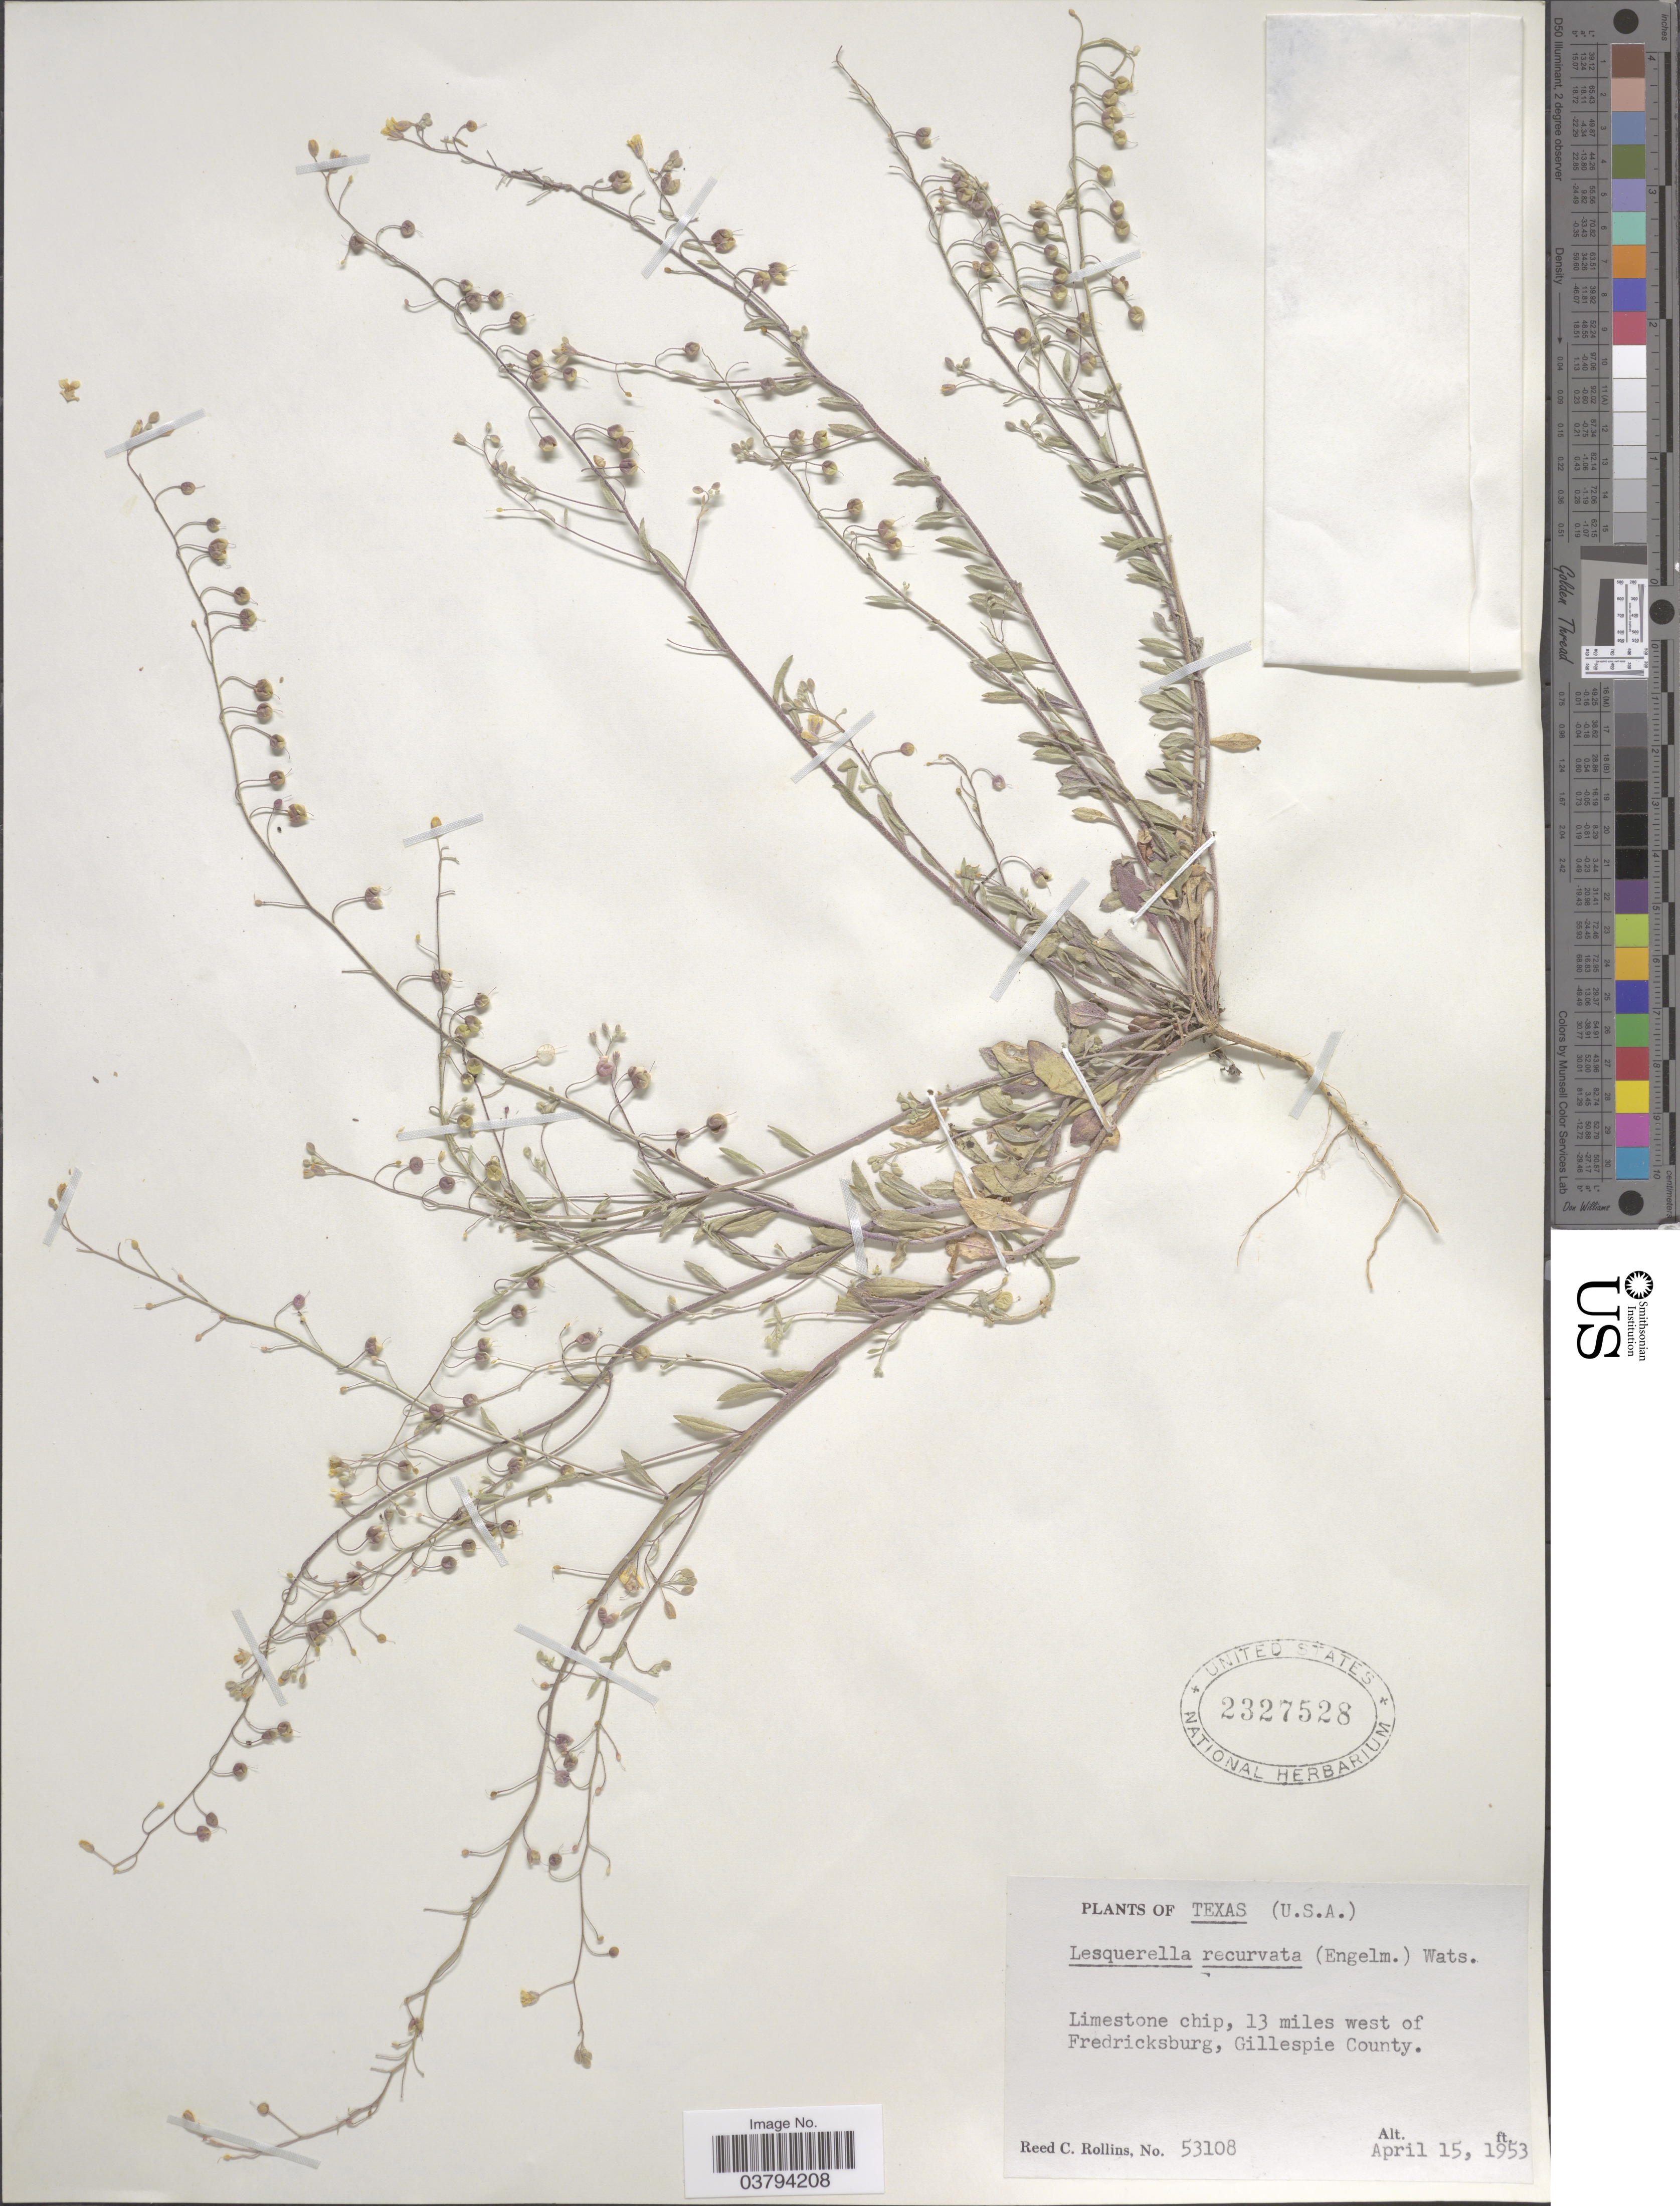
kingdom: Plantae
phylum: Tracheophyta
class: Magnoliopsida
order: Brassicales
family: Brassicaceae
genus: Lesquerella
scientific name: Lesquerella recurvata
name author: (Englem. ex A. Gray) S. Watson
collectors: R. C. Rollins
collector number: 53108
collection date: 1953-04-15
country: United States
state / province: Texas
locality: Limestone chip, 13 miles west of Fredericksburg, Gillespie County.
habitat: limestone chip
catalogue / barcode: US 2327528